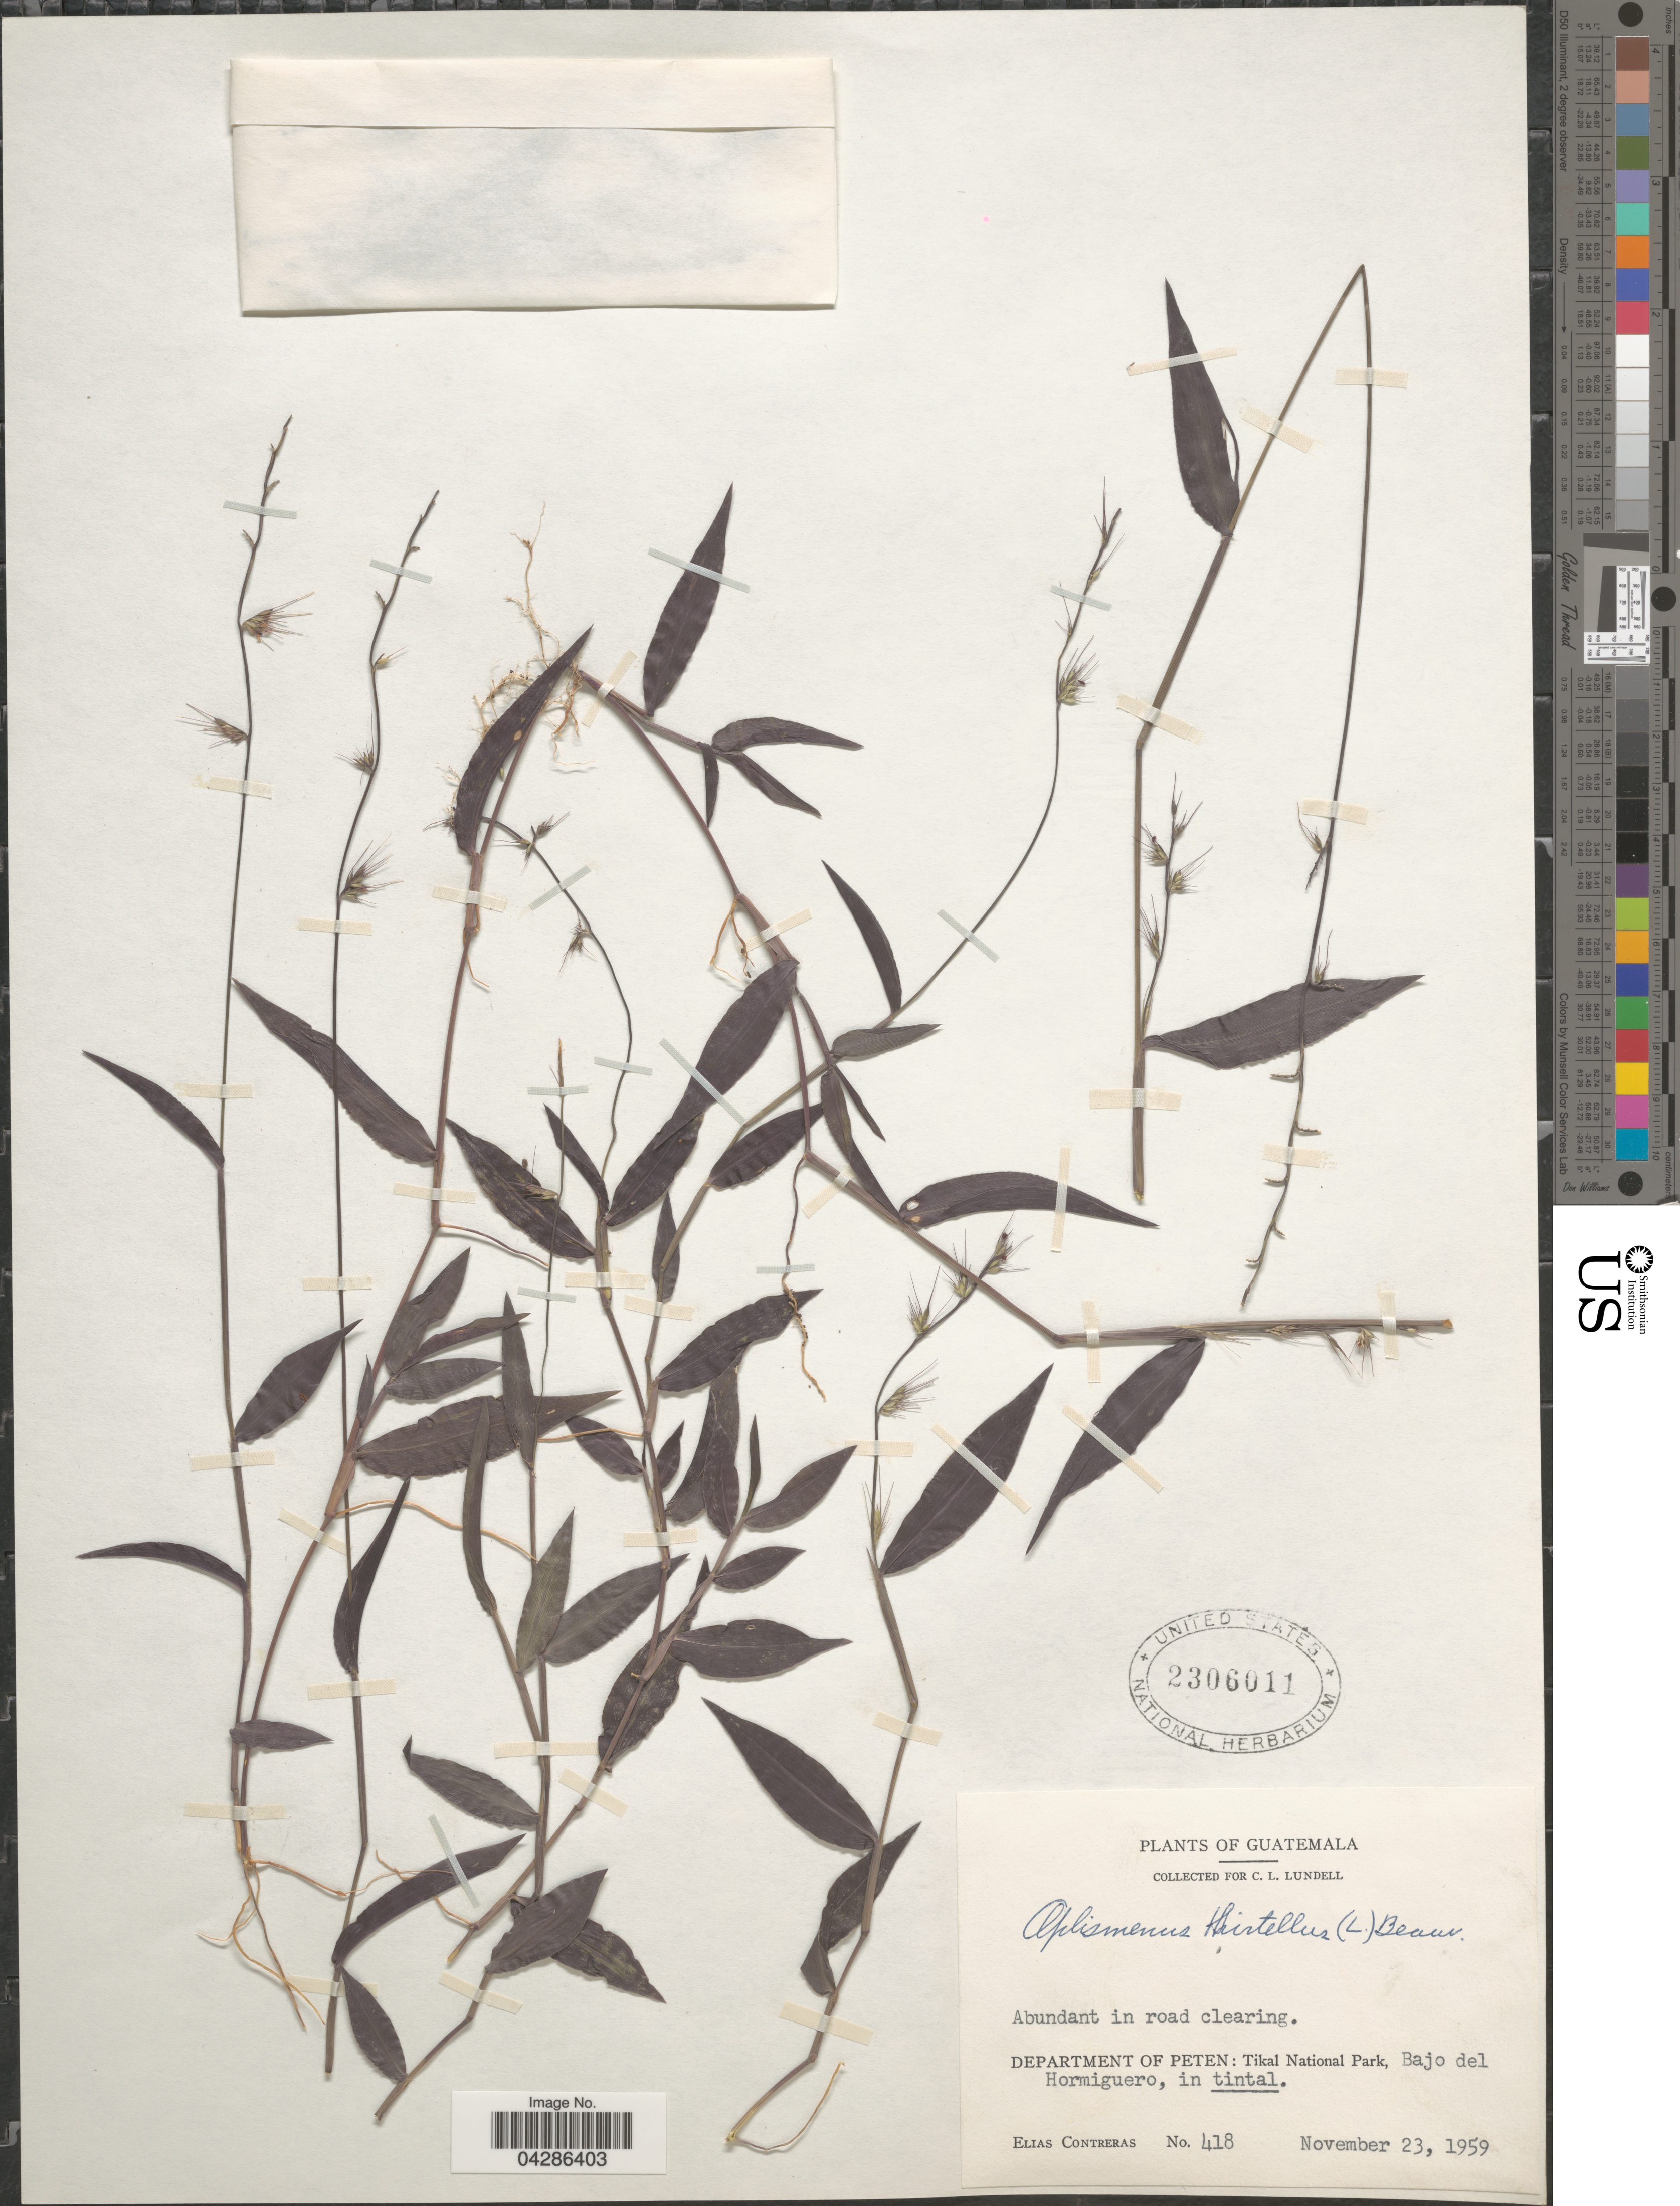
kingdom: Plantae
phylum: Tracheophyta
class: Liliopsida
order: Poales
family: Poaceae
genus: Oplismenus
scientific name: Oplismenus hirtellus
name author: (L.) P. Beauv.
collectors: E. Contreras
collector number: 418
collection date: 1959-11-23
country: Guatemala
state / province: El Peten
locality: Department Of Peten: Tikal National Park, Bajo del Hormiguero, in tintal.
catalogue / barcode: US 2306011